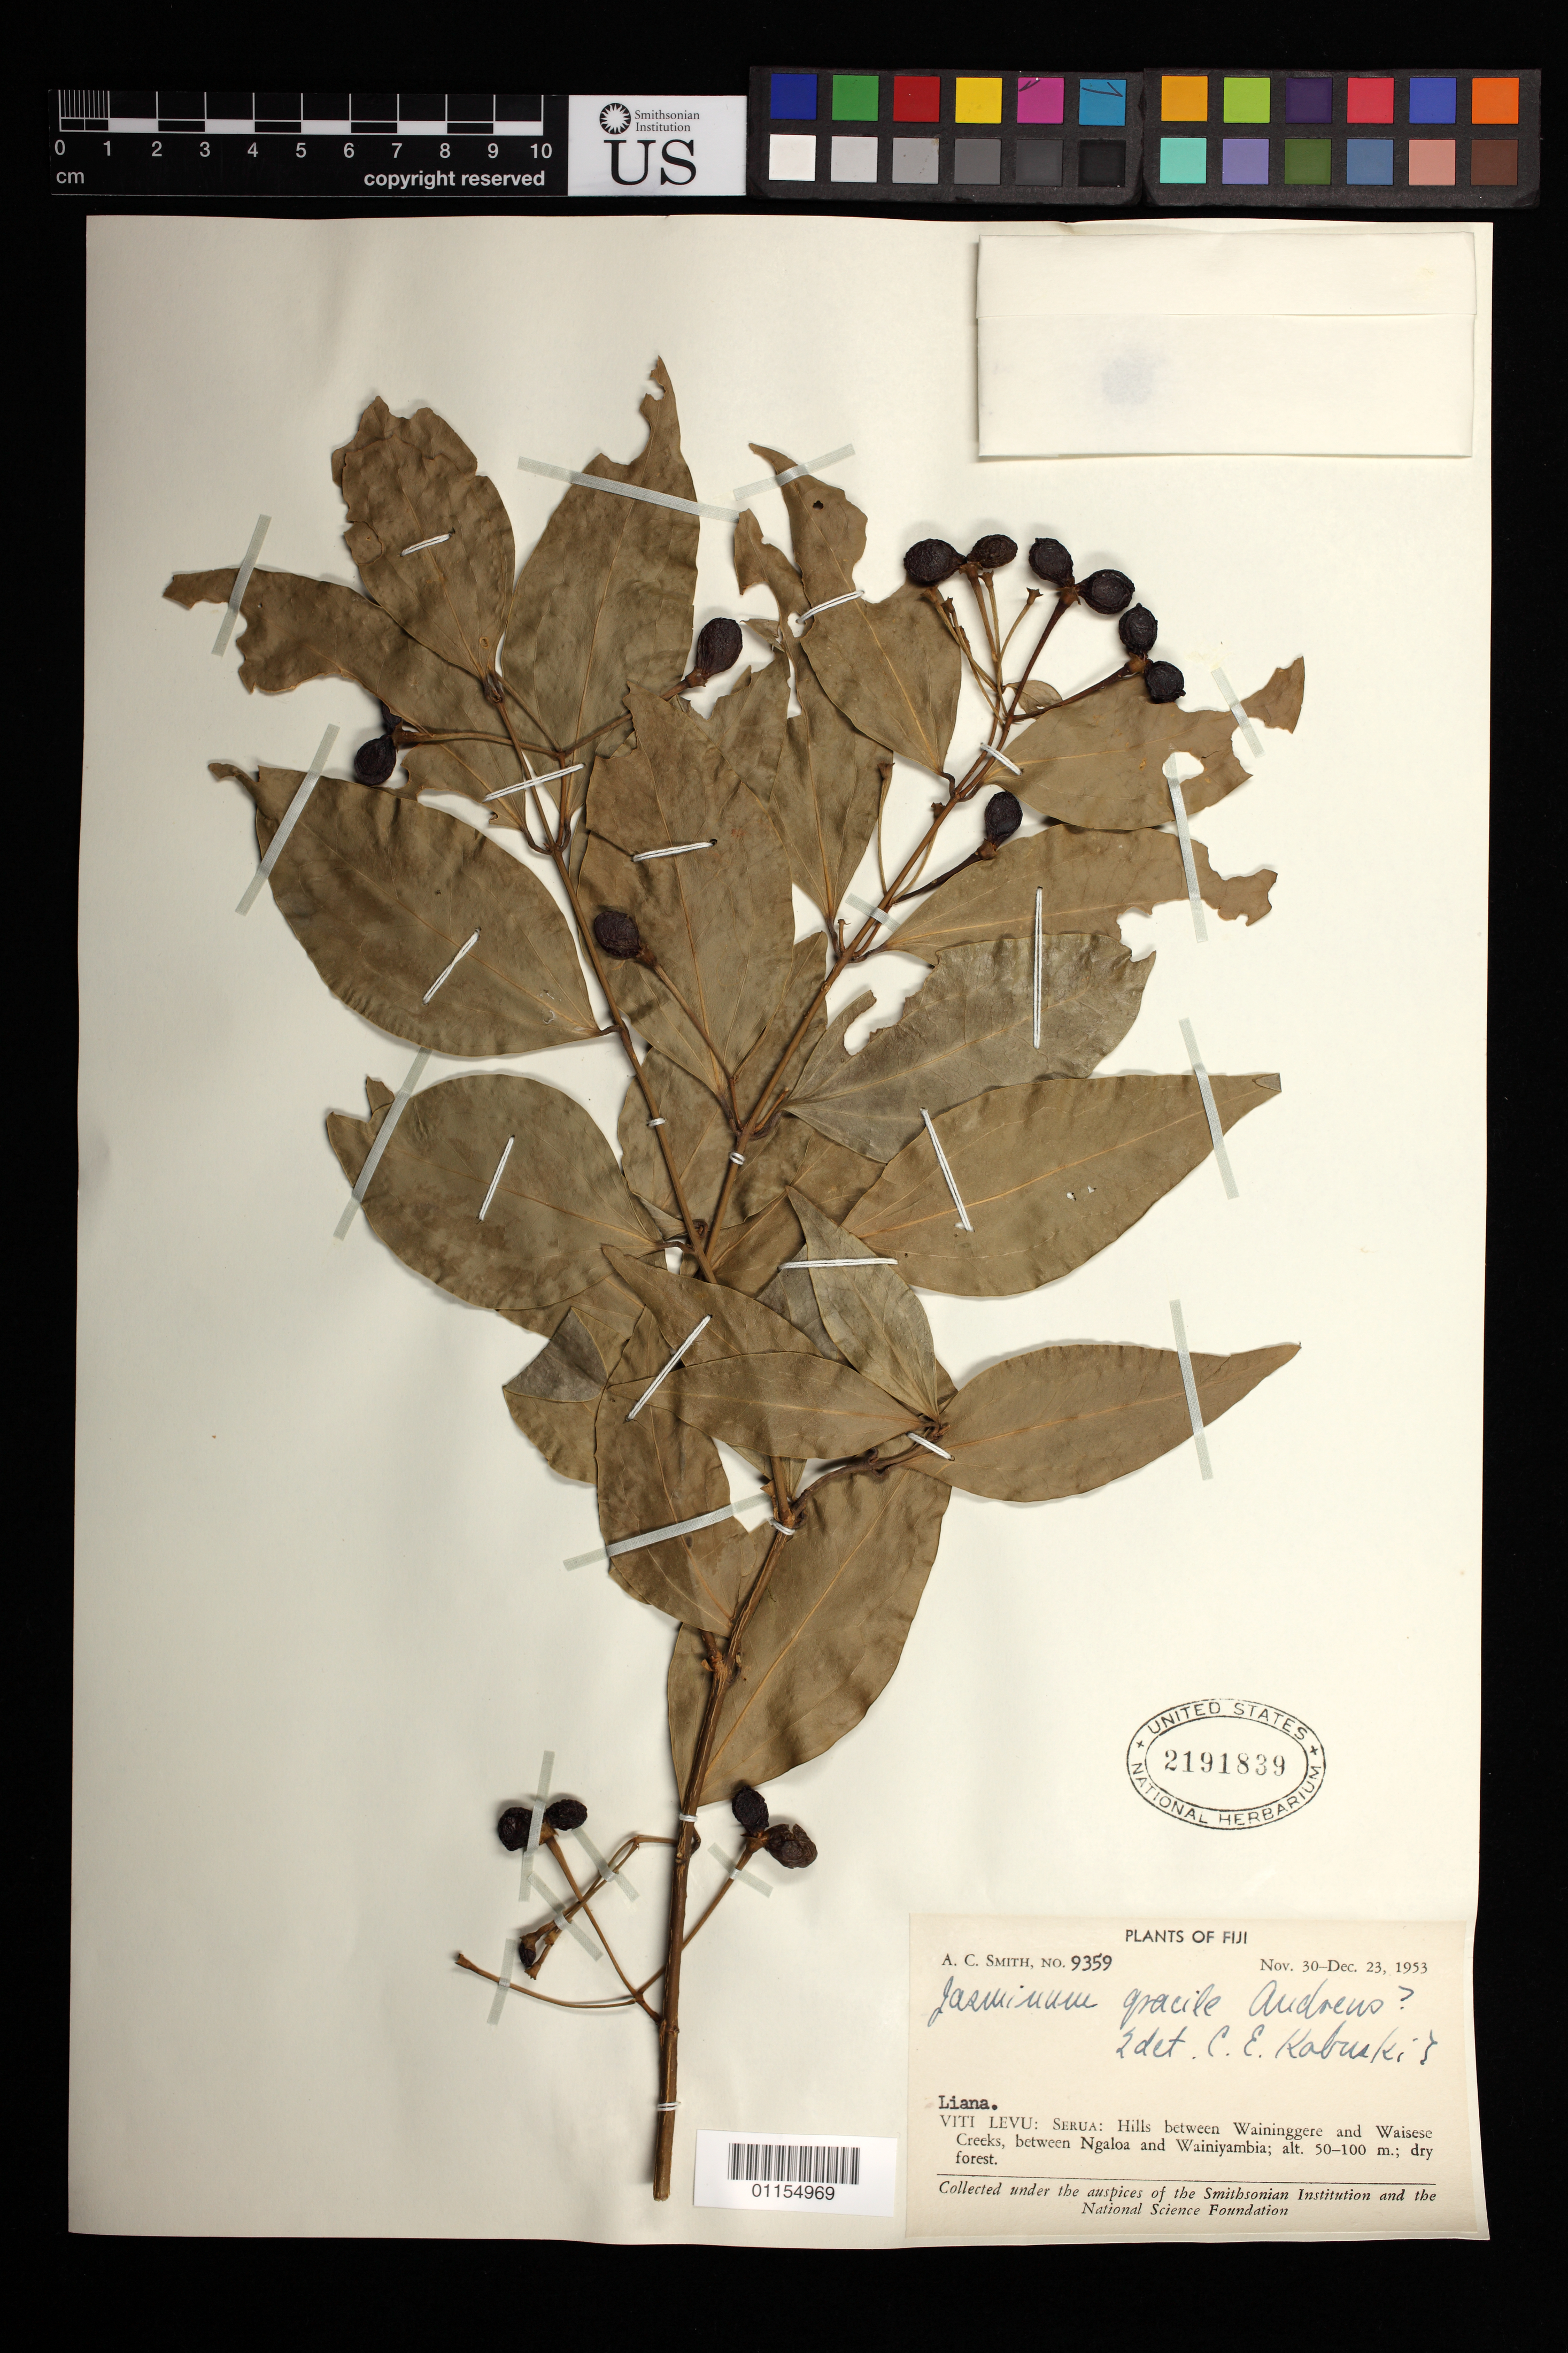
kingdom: Plantae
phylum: Tracheophyta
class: Magnoliopsida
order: Lamiales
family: Oleaceae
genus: Jasminum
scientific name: Jasminum gracile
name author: Andrews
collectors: A. C. Smith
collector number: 9359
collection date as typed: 30 Nov 1953 to 23 Dec 1953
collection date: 1953-11-30/1953-12-23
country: Fiji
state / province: Central Division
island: Viti Levu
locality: Serua Prov.; hills between waininggere and waisese creeks, between ngaloa and wainiyambia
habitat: dry forest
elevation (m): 50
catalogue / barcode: US 2191839